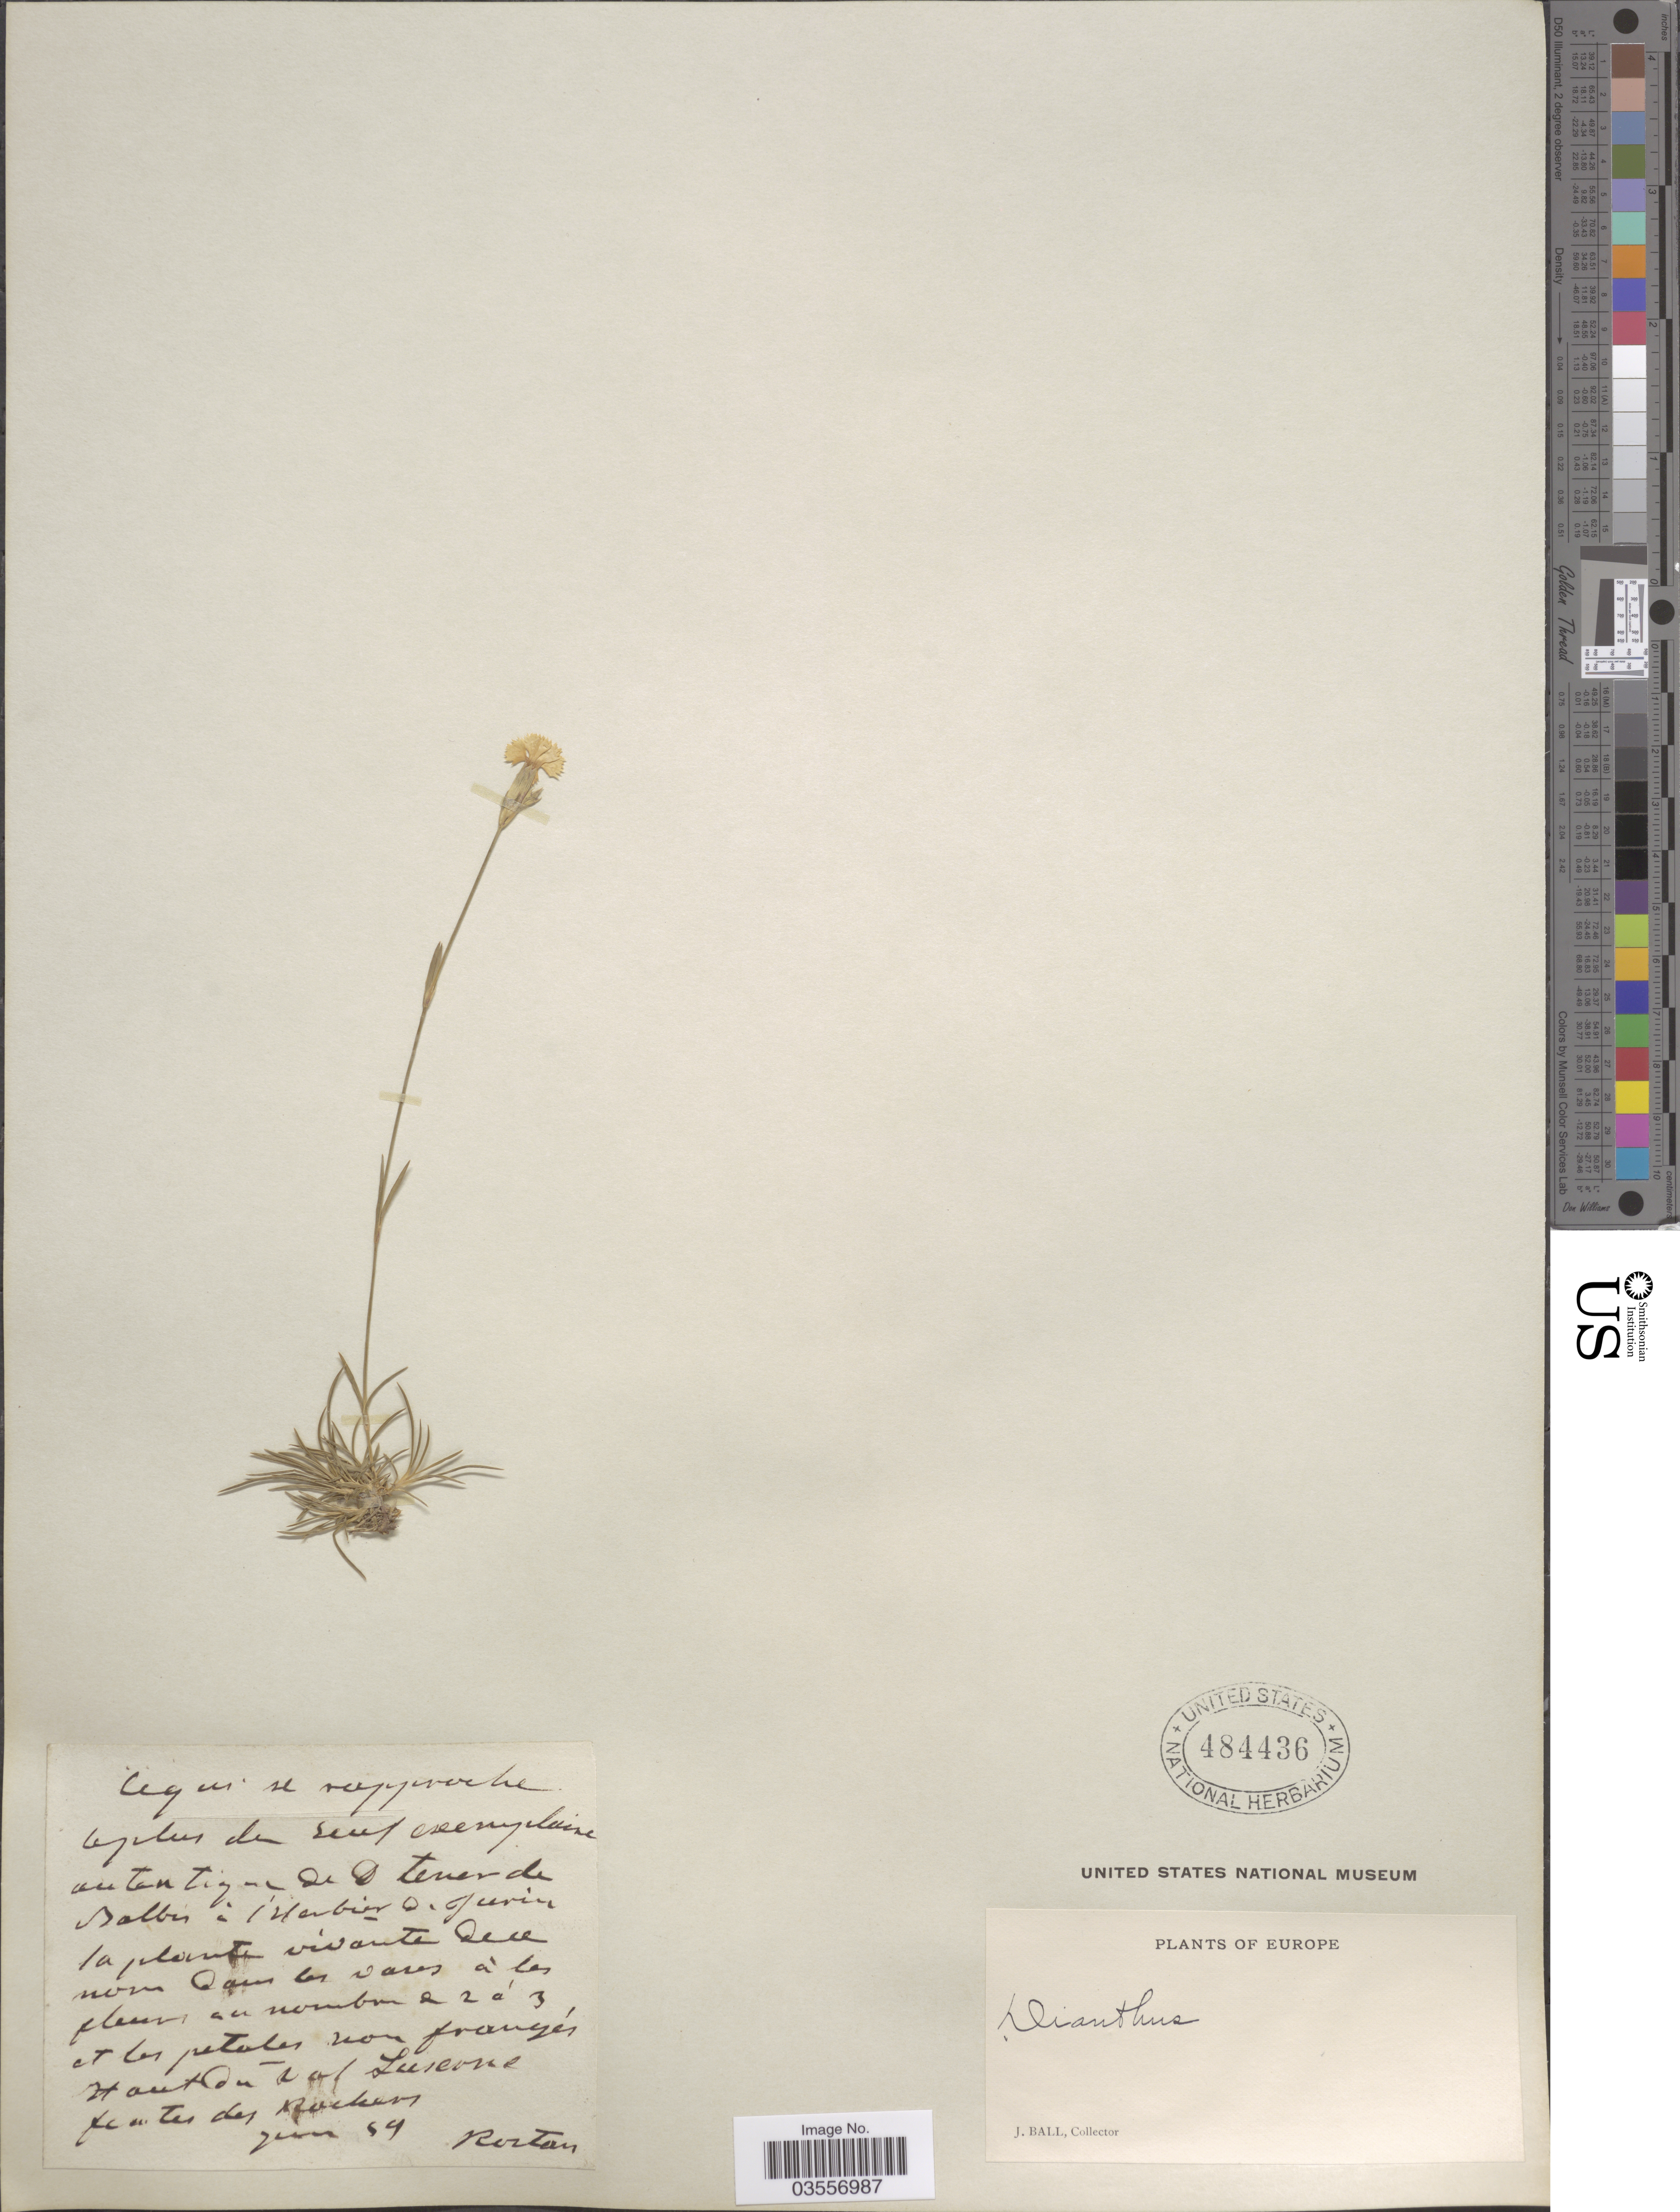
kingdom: Plantae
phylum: Tracheophyta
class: Magnoliopsida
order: Caryophyllales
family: Caryophyllaceae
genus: Dianthus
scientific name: Dianthus sp.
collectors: J. Ball & Rostan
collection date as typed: Transcribed d/m/y: /6/89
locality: Europe. [illegible text].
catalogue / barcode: US 484436